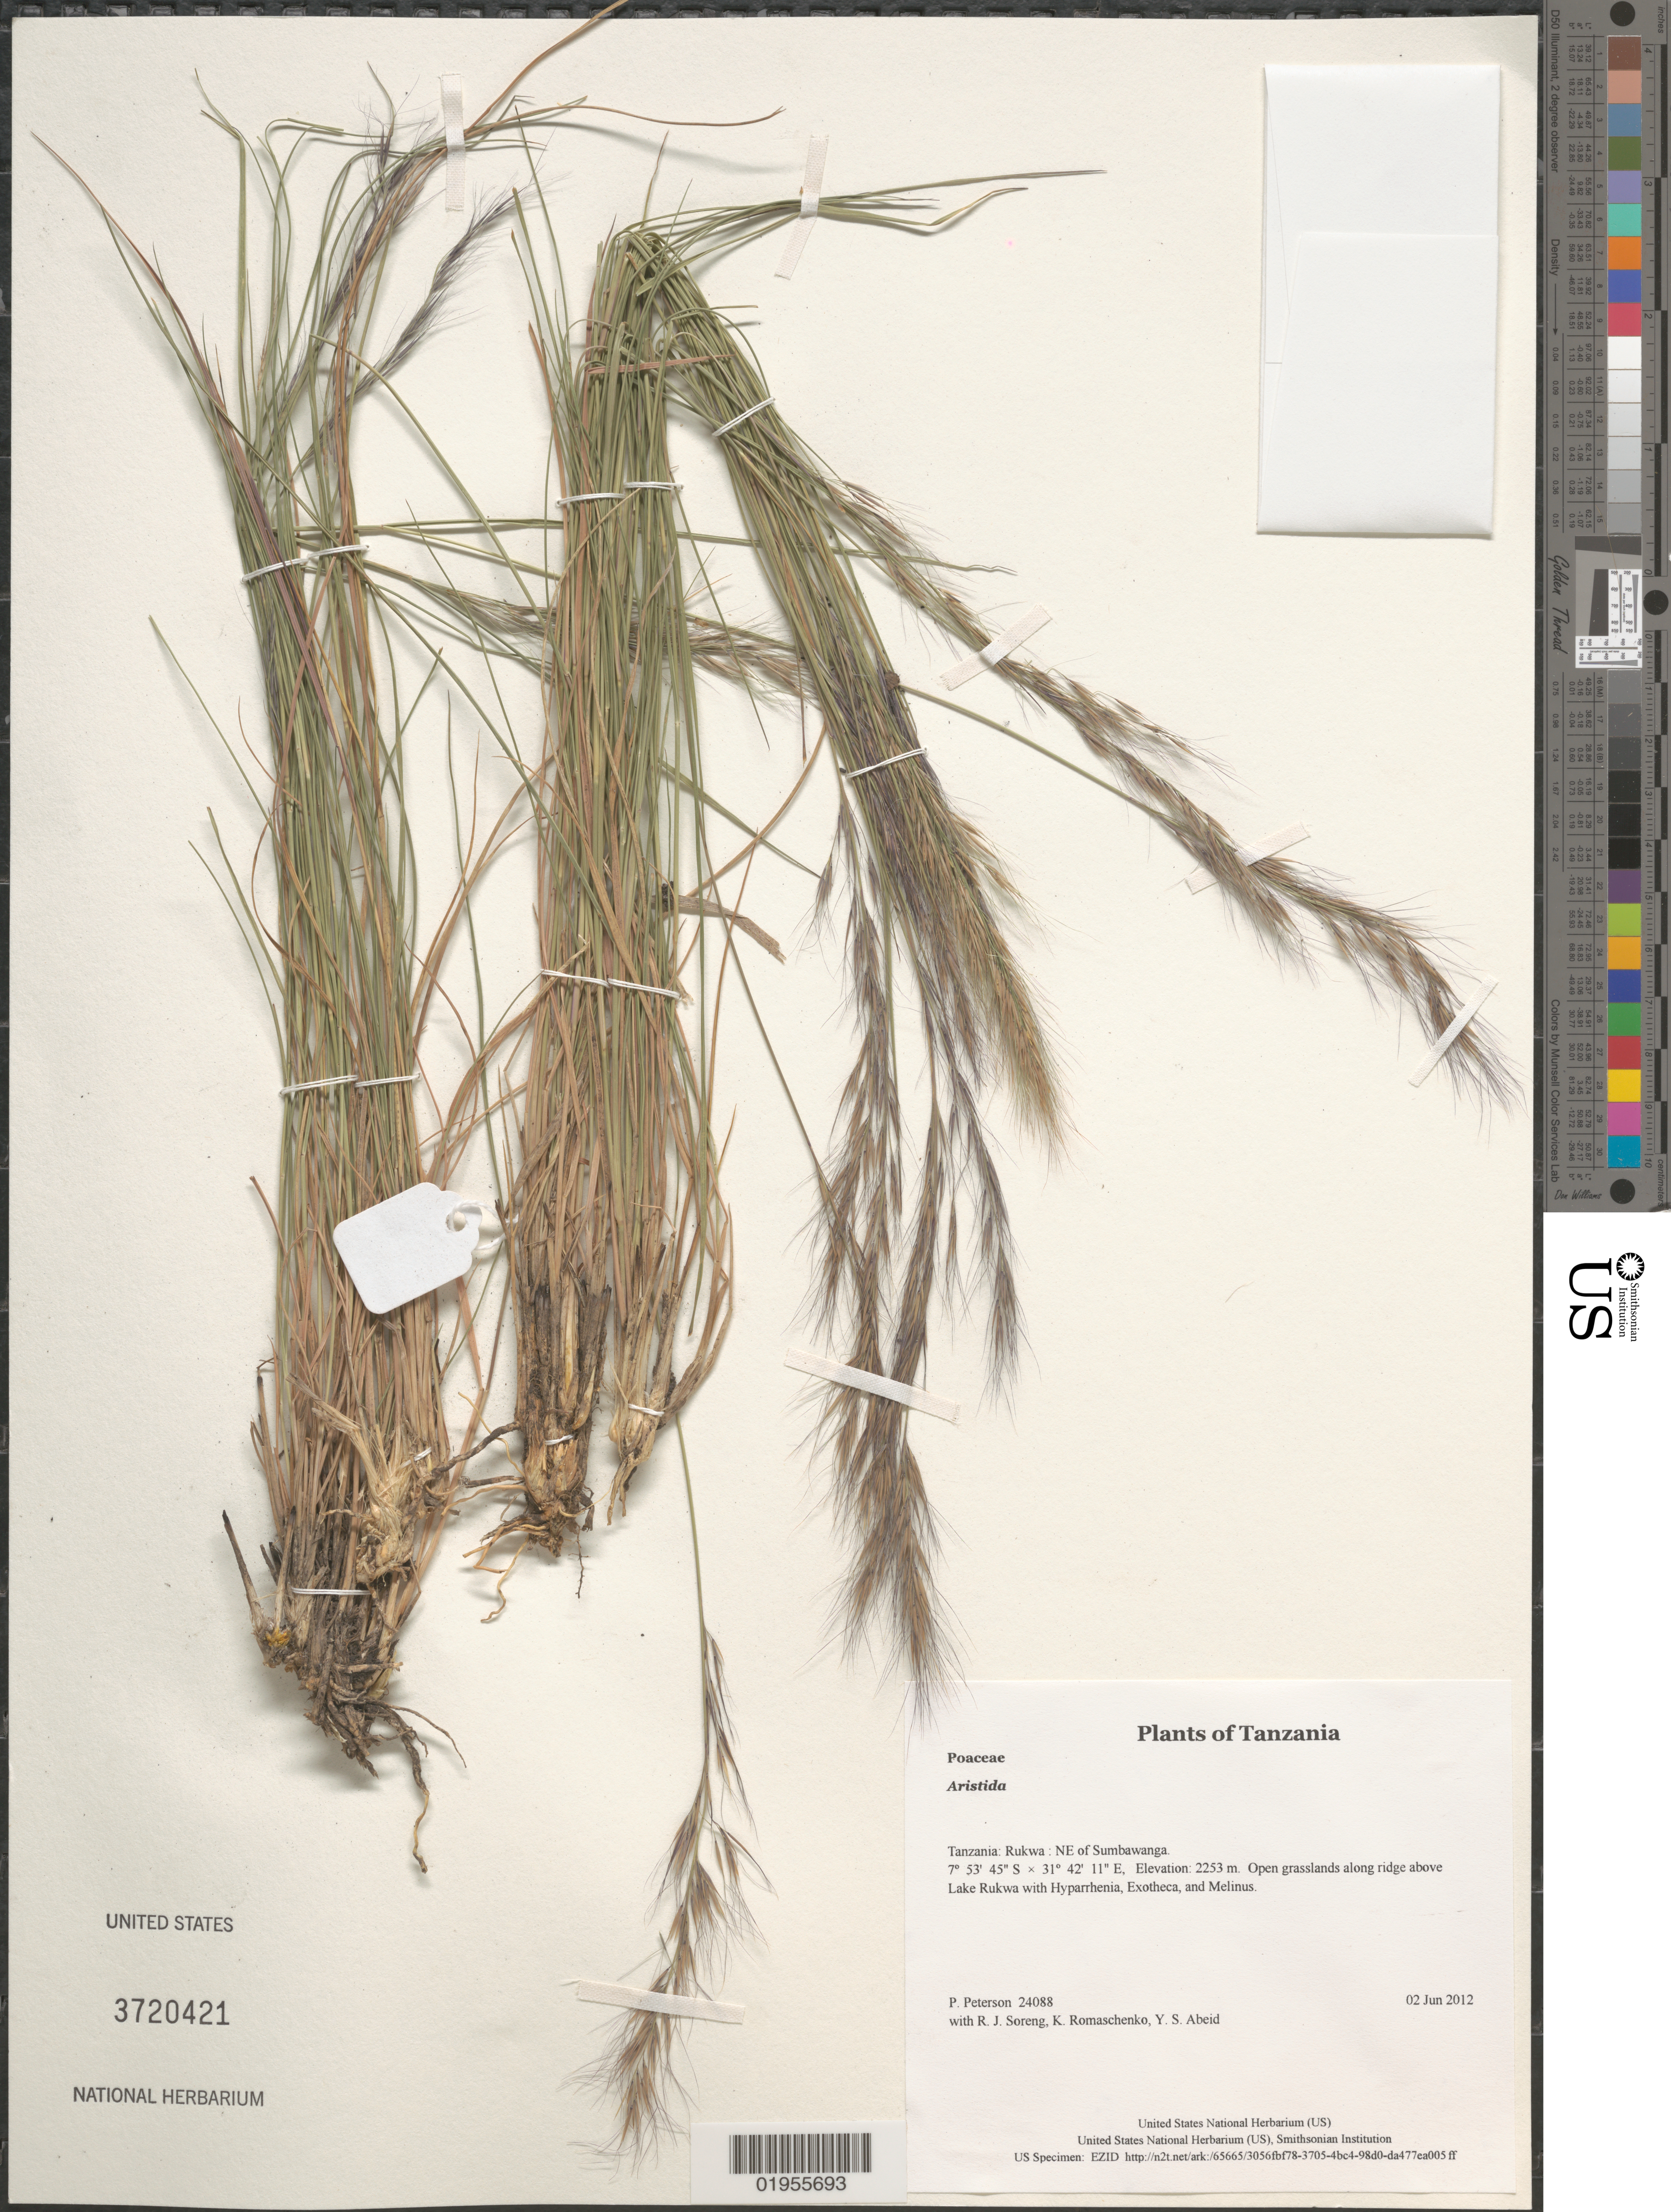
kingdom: Plantae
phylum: Tracheophyta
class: Liliopsida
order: Poales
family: Poaceae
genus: Aristida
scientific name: Aristida sp.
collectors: P. M. Peterson, R. J. Soreng, K. Romaschenko & Y. Abeid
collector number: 24088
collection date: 2012-06-02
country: Tanzania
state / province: Rukwa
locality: NE of Sumbawanga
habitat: Open grasslands along ridge above Lake Rukwa with Hyparrhenia, Exotheca, and Melinus.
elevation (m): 2253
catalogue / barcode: US 3720421